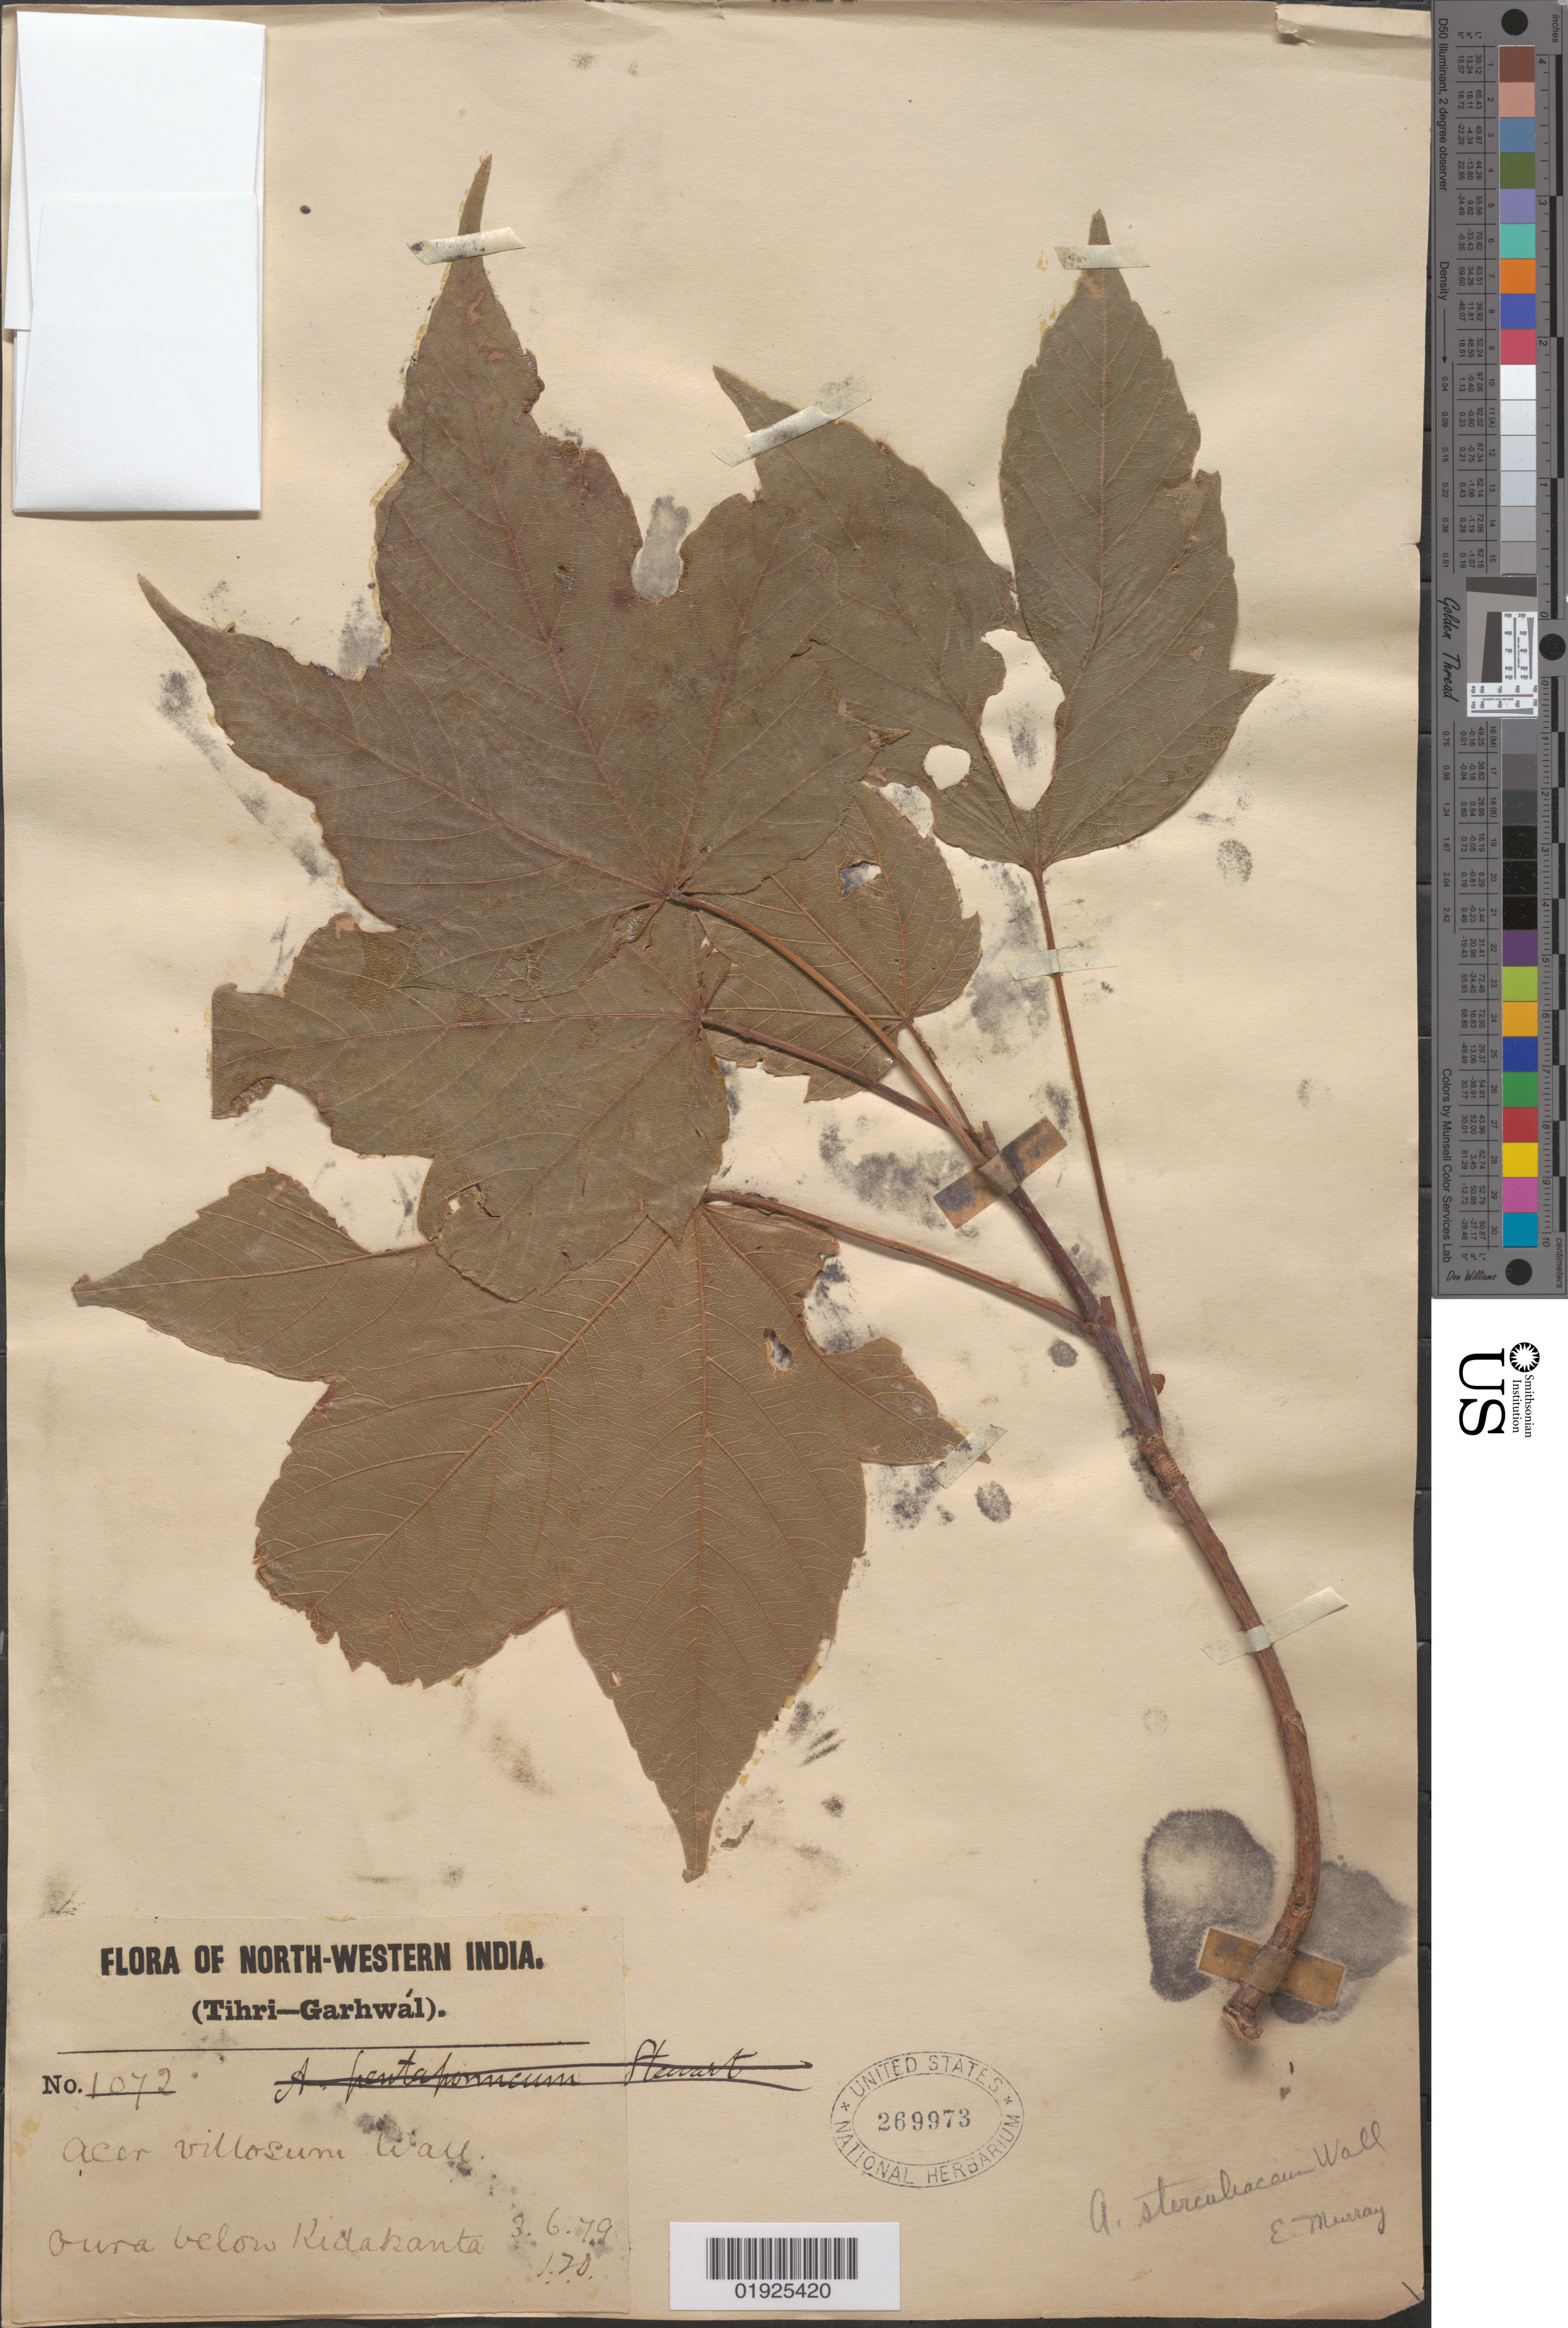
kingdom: Plantae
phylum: Tracheophyta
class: Magnoliopsida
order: Sapindales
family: Sapindaceae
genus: Acer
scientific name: Acer sterculiaceum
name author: Wall.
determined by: Murray, Edward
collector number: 1072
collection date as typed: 3. 6. 79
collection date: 1879-06-03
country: India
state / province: Uttarakhand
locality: Tihri-Garhwal. Oura below Kidakanta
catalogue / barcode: US 269973